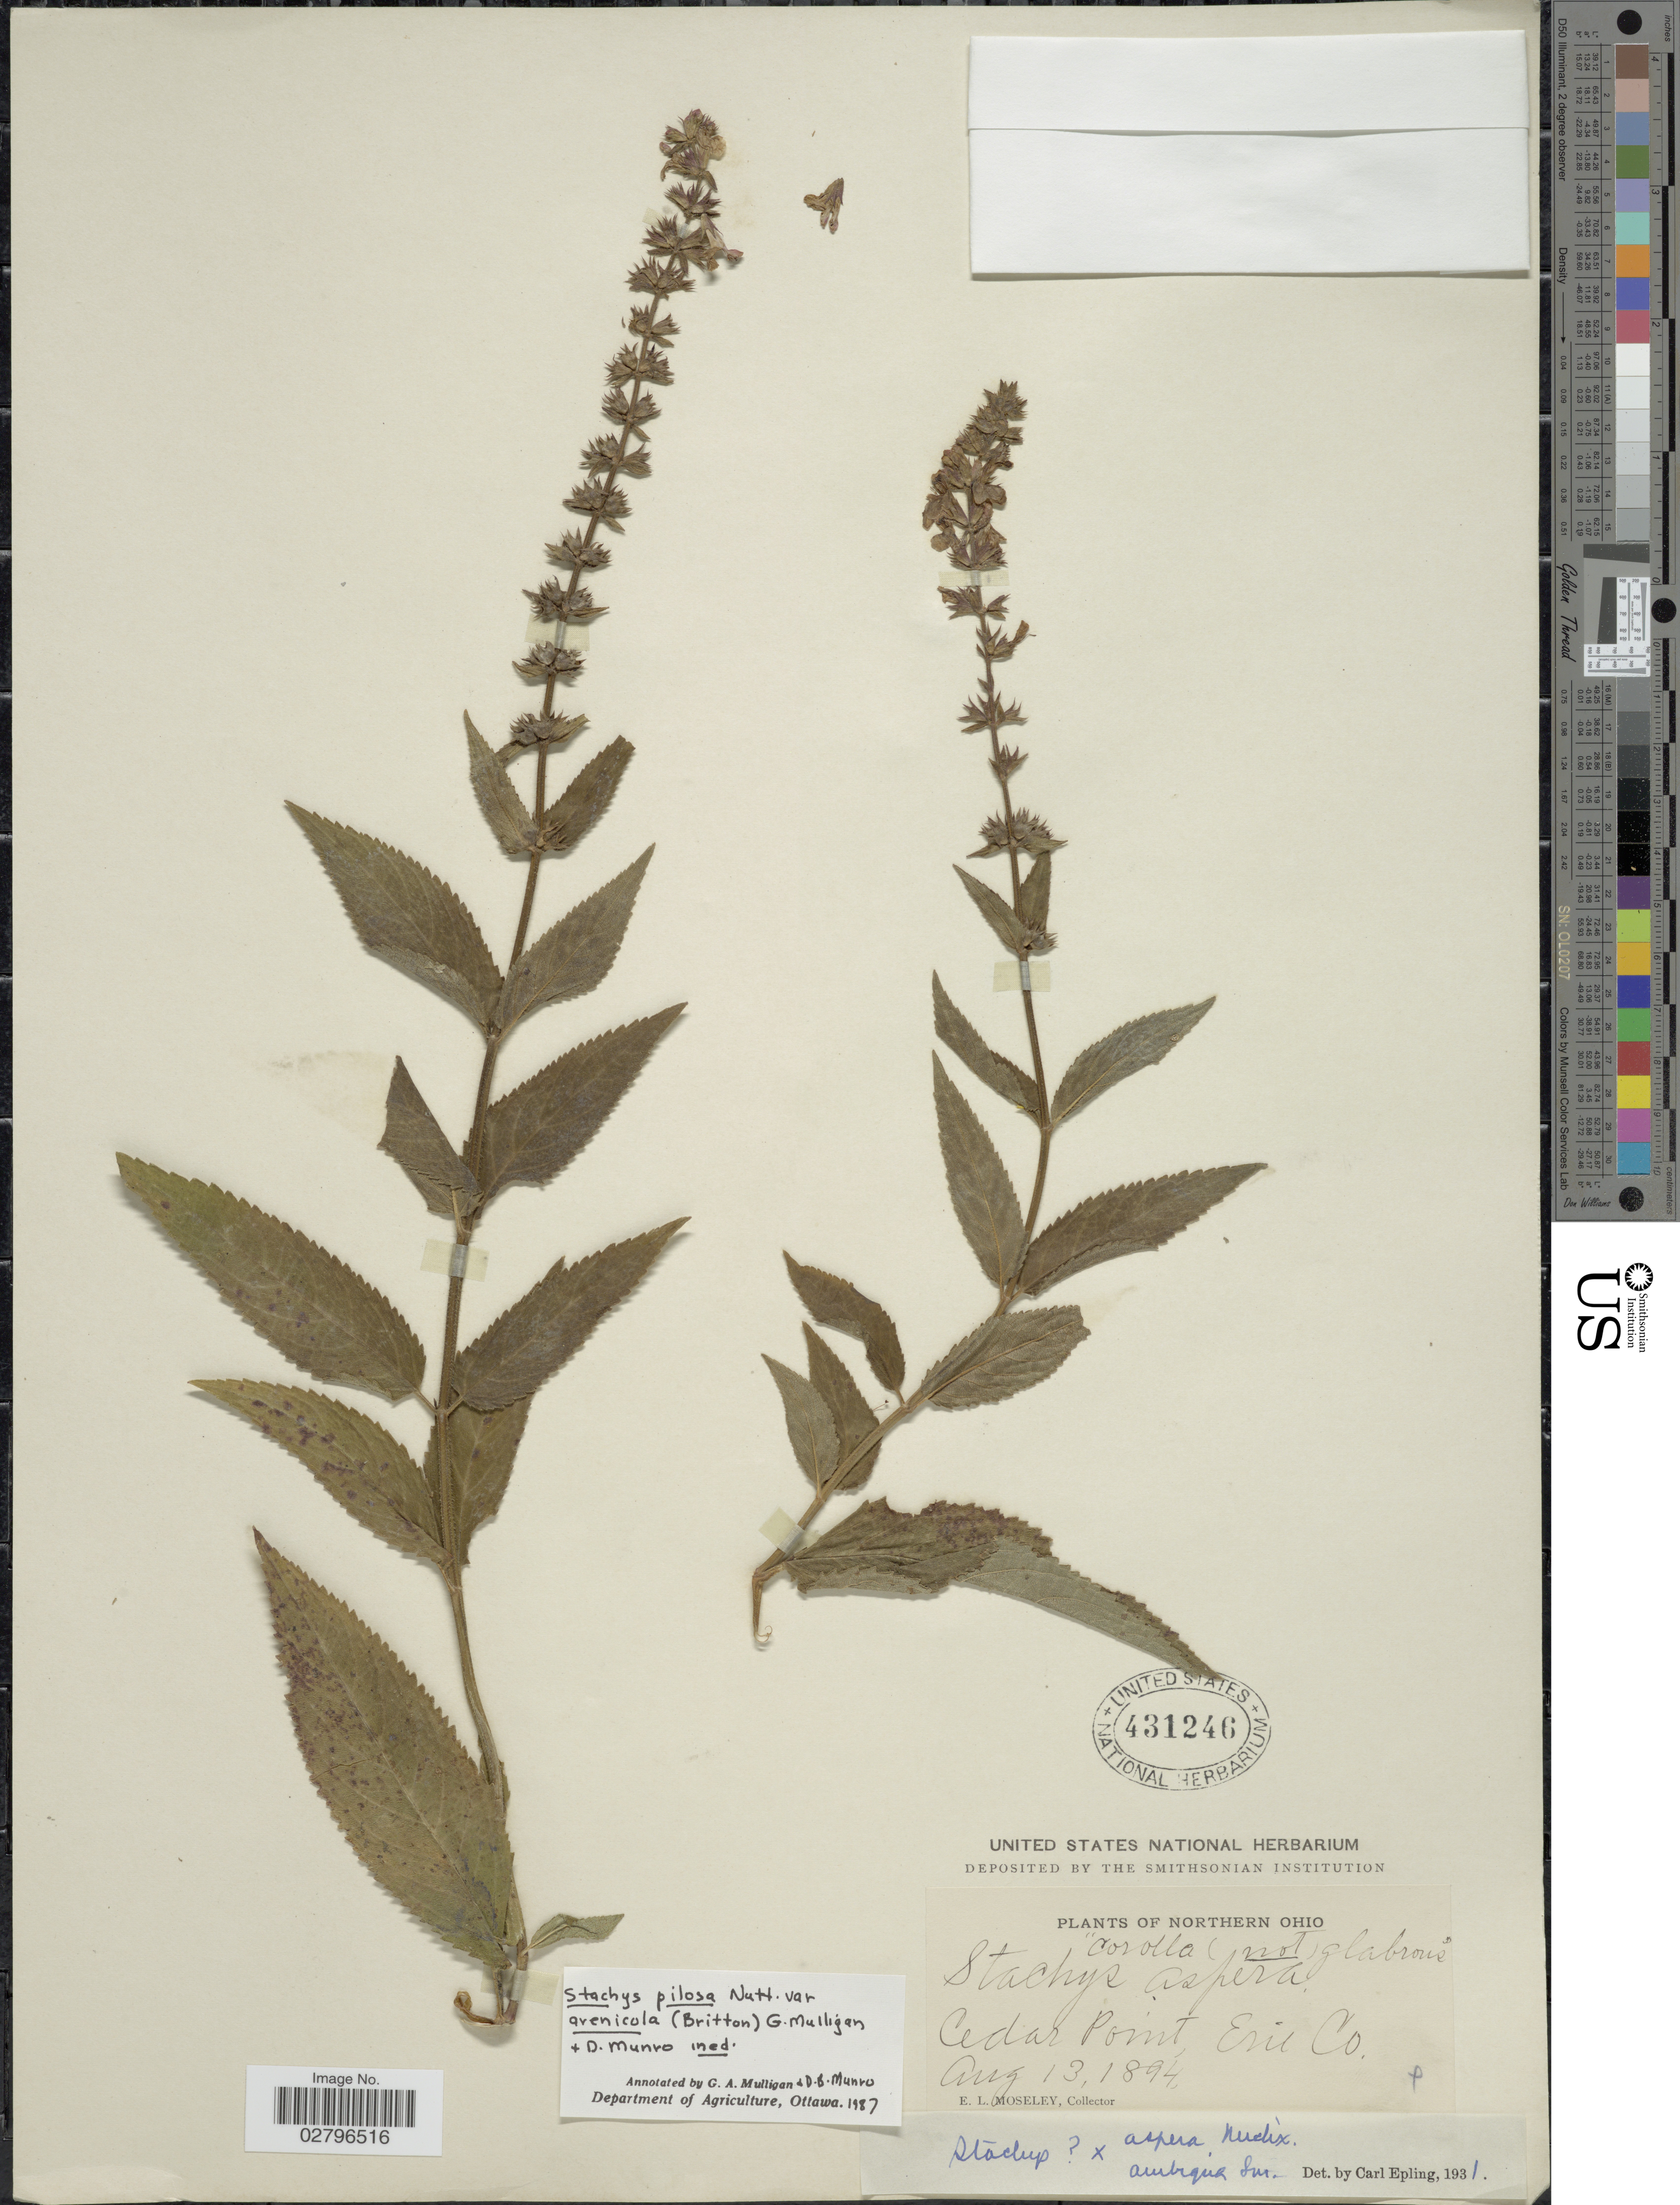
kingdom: Plantae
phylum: Tracheophyta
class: Magnoliopsida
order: Lamiales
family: Lamiaceae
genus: Stachys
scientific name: Stachys palustris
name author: L.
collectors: E. Moseley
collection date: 1894-08-13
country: United States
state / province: Ohio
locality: Northern Ohio. Cedar Point, Erie Co.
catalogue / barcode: US 431246